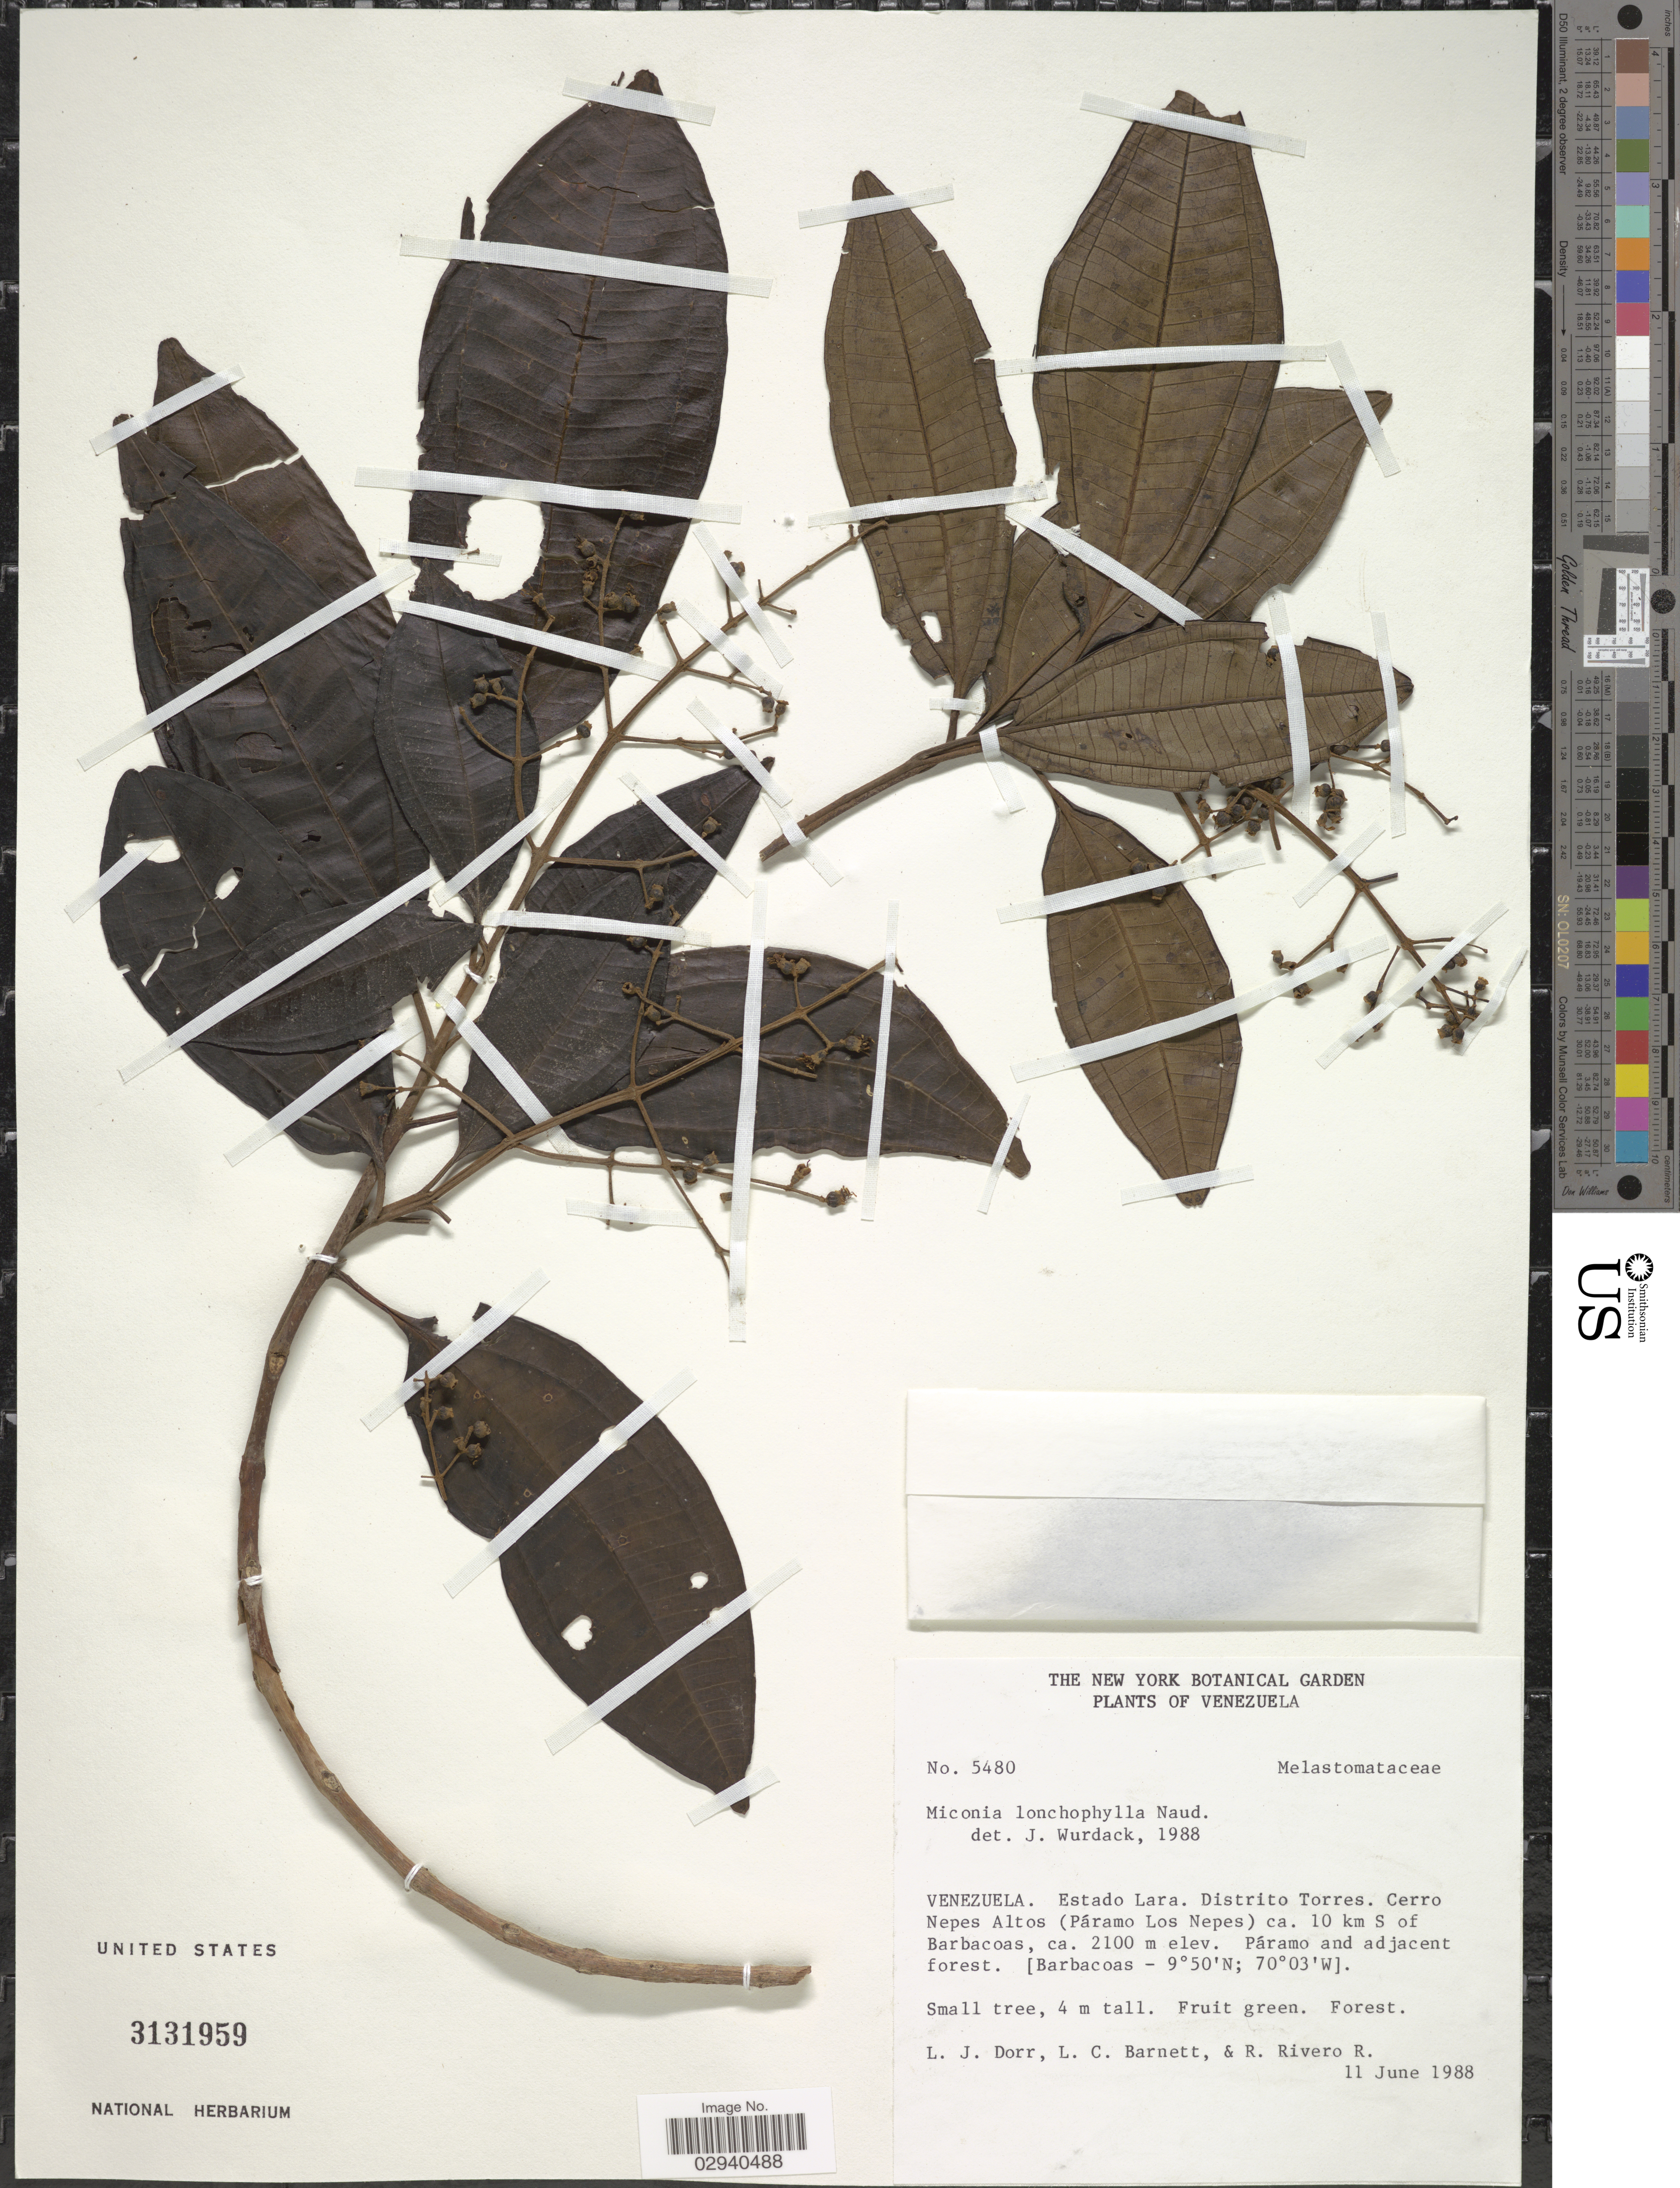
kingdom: Plantae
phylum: Tracheophyta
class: Magnoliopsida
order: Myrtales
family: Melastomataceae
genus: Miconia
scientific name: Miconia lonchophylla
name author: Naudin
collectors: L. J. Dorr, L. C. Barnett & R. Rivero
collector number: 5480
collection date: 1988-06-11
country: Venezuela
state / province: Lara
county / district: Torres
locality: Cerro Nepes Altos (Páramo Los Nepes) ca. 10 km S of Barbacoas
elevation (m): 2100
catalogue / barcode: US 3131959